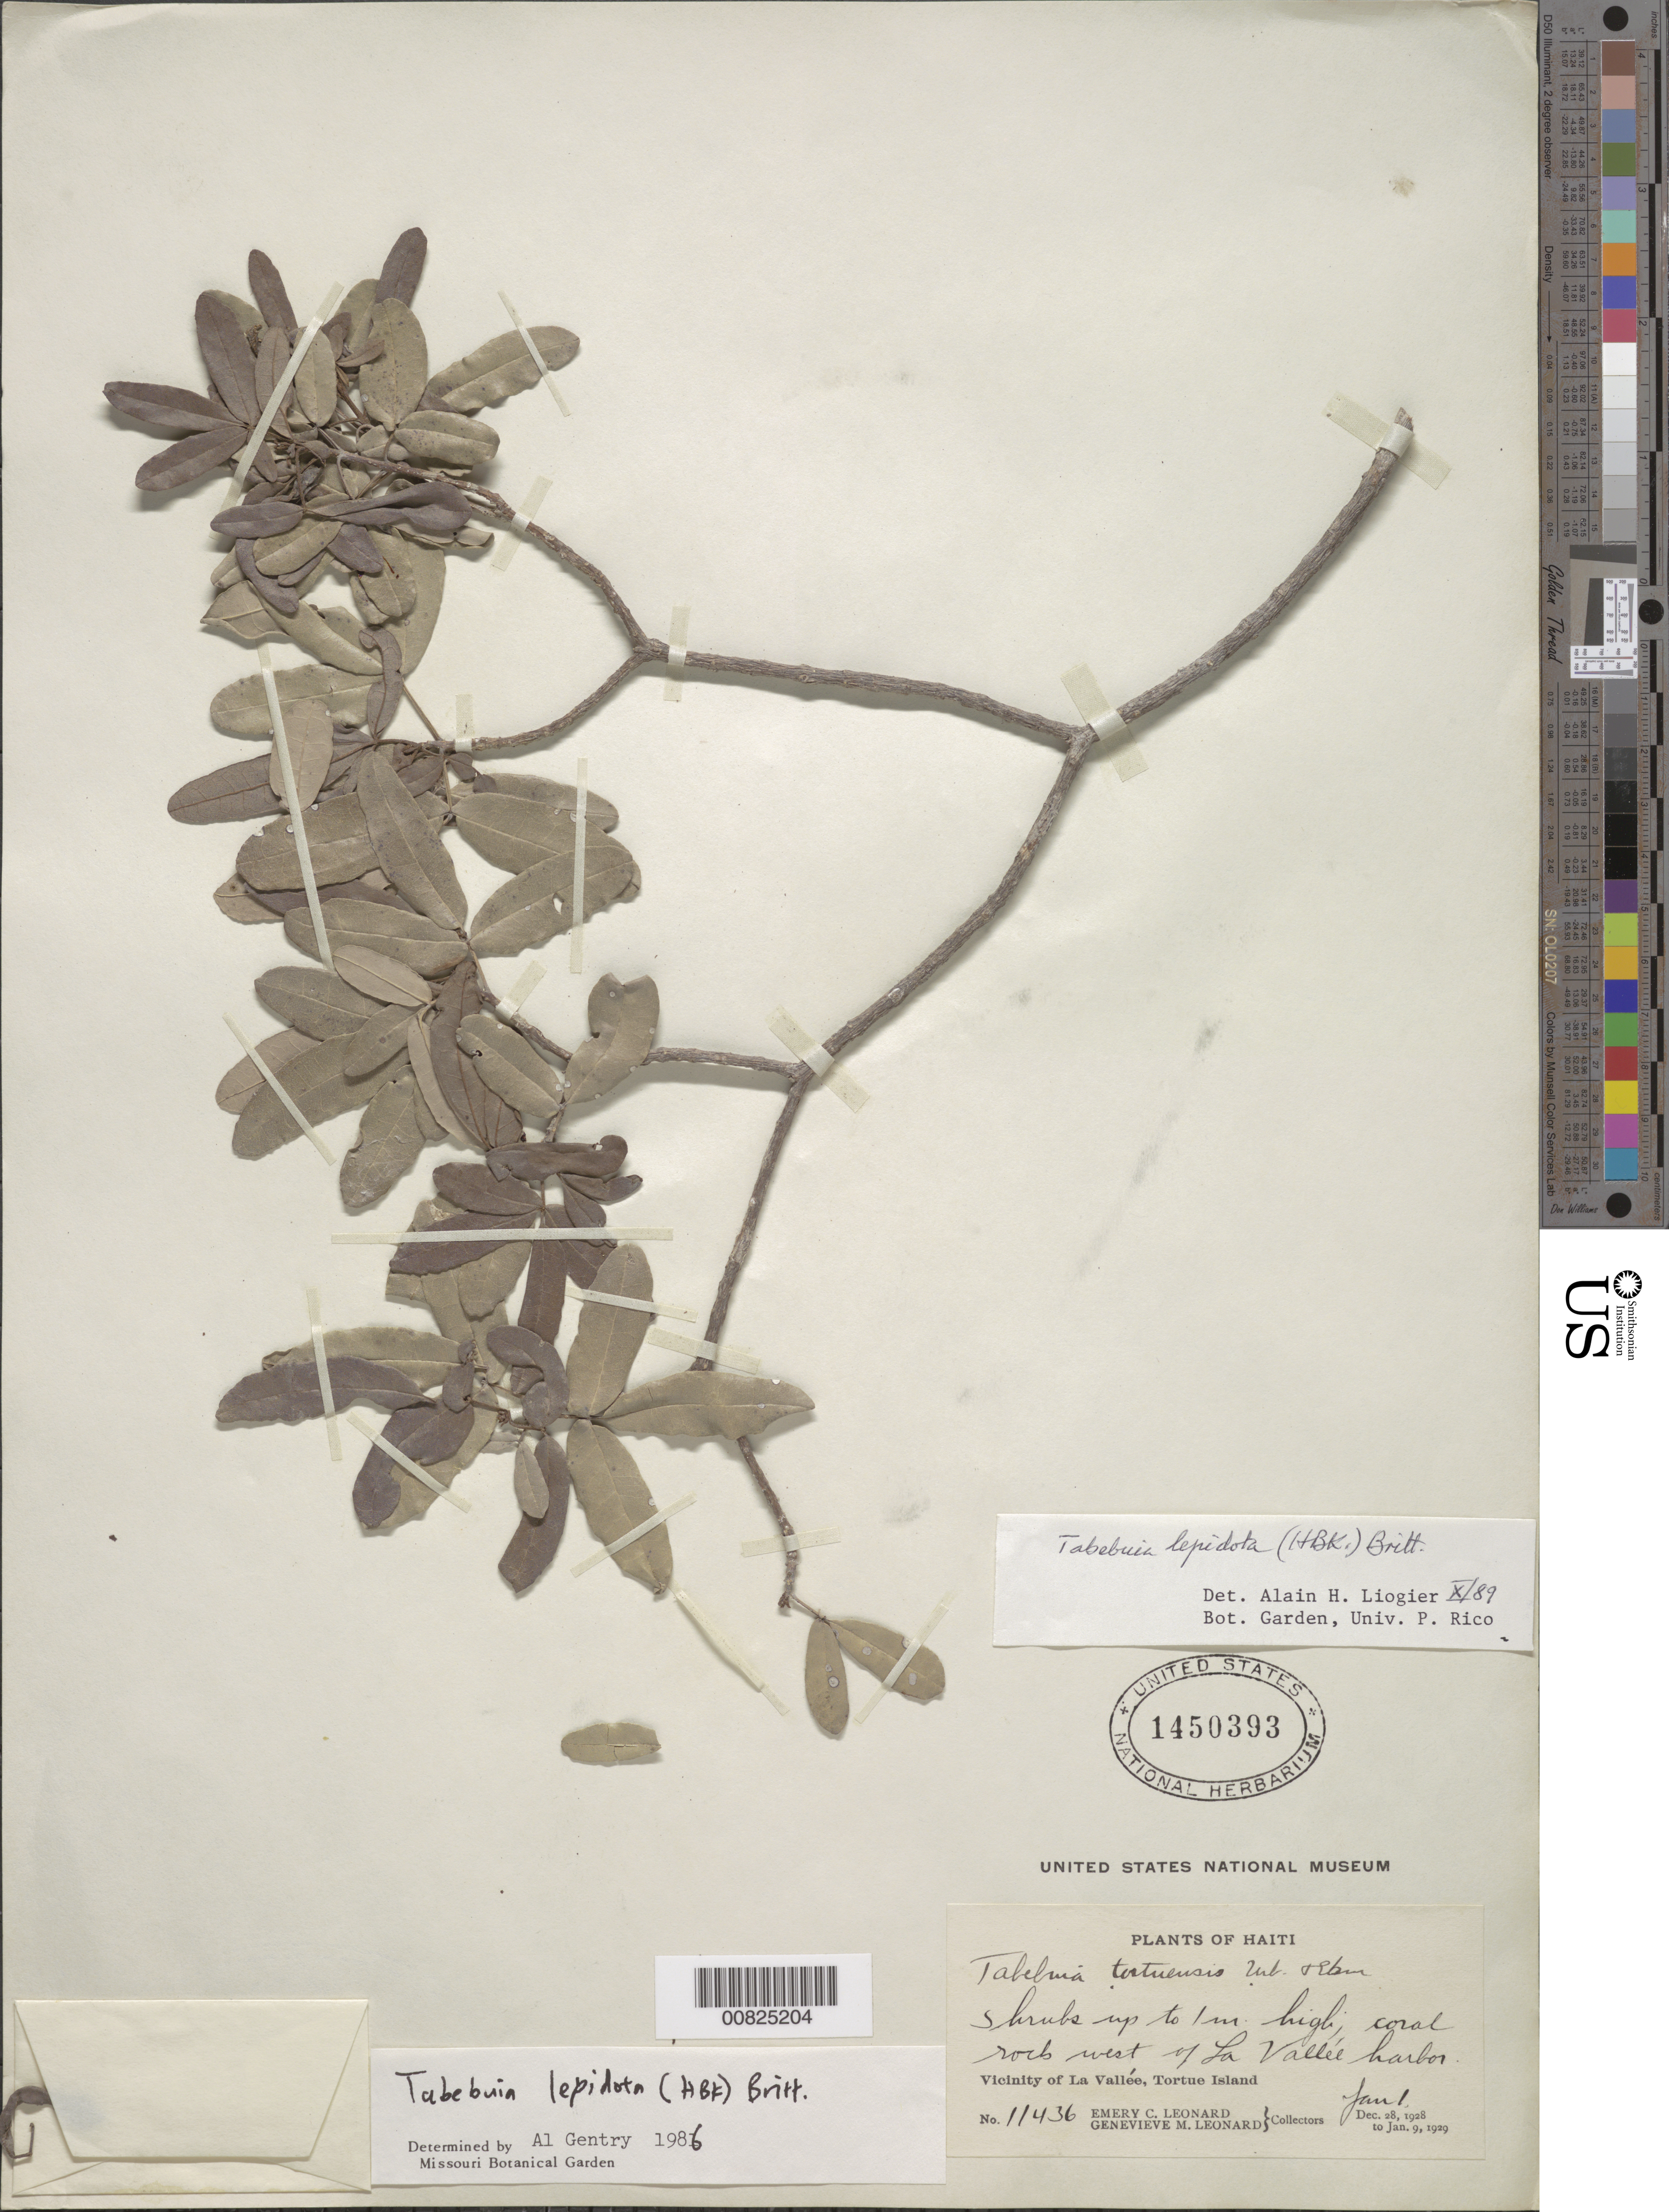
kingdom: Plantae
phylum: Tracheophyta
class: Magnoliopsida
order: Lamiales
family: Bignoniaceae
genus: Tabebuia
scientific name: Tabebuia lepidota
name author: (Kunth) Britton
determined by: Liogier, Alain H.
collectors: E. C. Leonard & G. M. Leonard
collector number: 11436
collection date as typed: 01 Jan 1929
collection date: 1929-01-01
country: Haiti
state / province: Nord-Ouest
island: Île de la Tortue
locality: Vicinity of La Vallée, W of La Vallée harbor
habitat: Coral rocks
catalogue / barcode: US 1450393